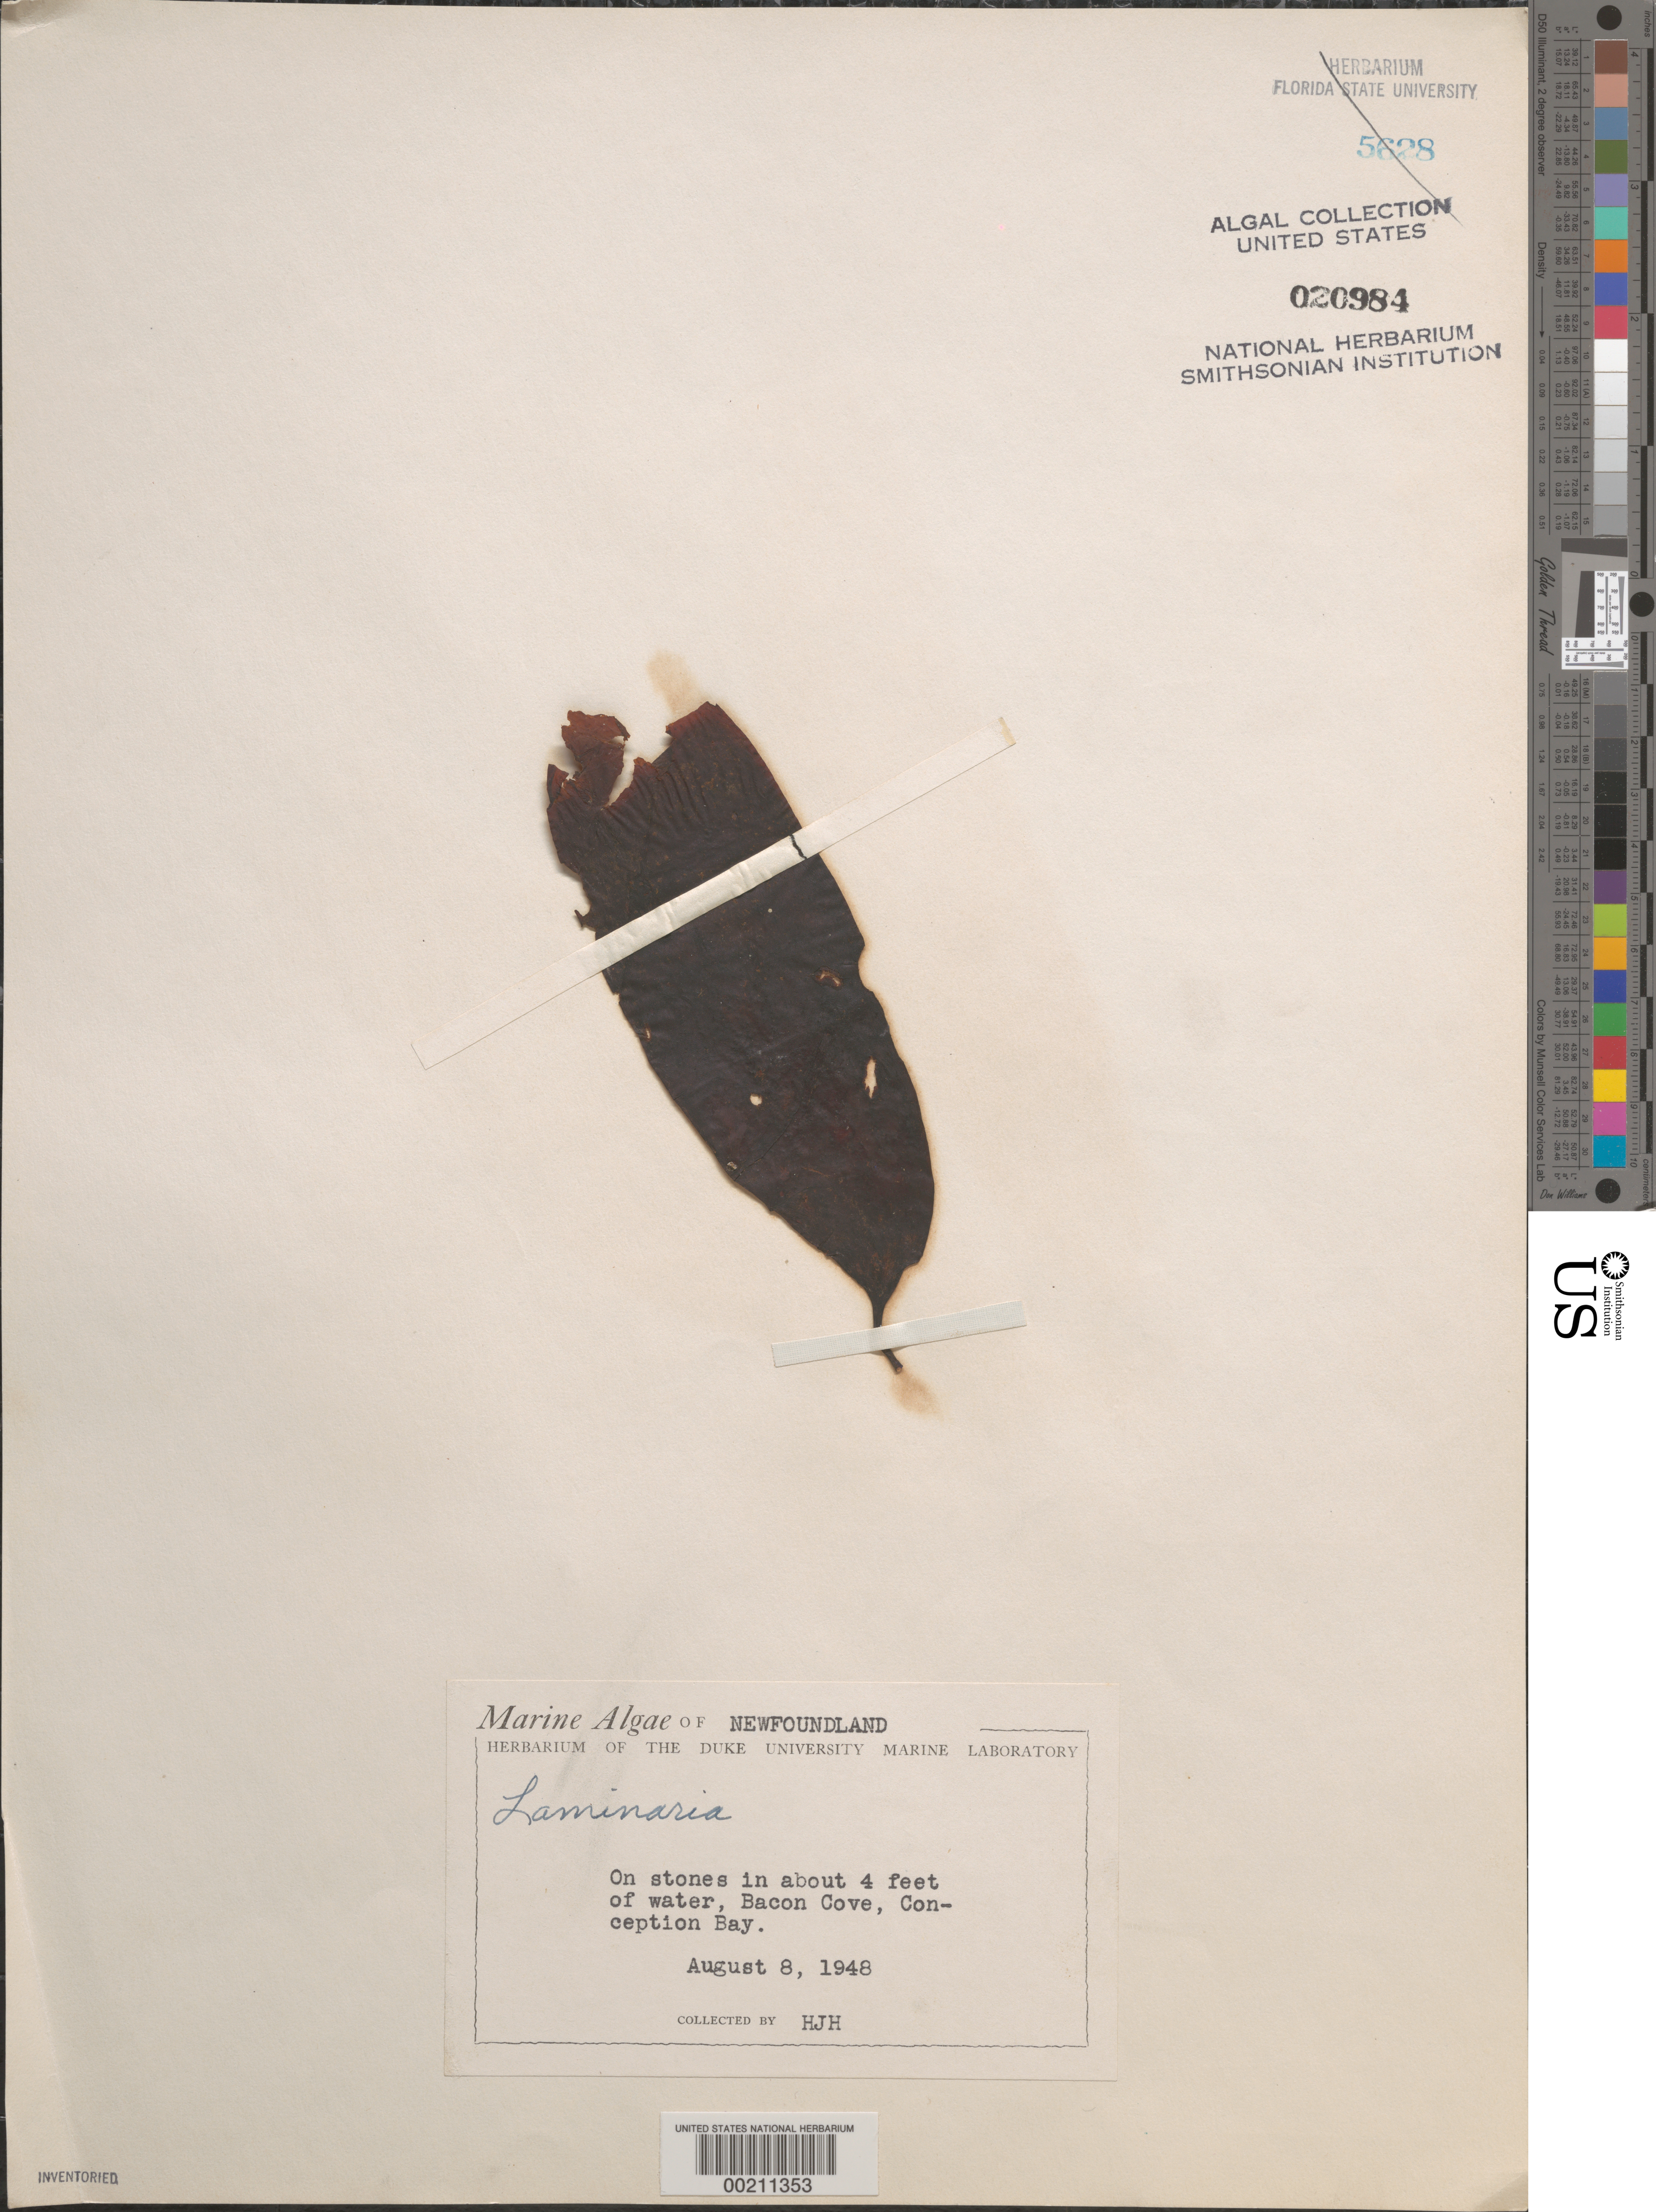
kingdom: Chromista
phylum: Ochrophyta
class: Phaeophyceae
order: Laminariales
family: Laminariaceae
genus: Laminaria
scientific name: Laminaria sp.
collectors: H. J. Humm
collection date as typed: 08 Aug 1948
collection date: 1948-08-08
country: Canada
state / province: Newfoundland and Labrador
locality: Bacon Cove, Conception Bay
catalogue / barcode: US 20984